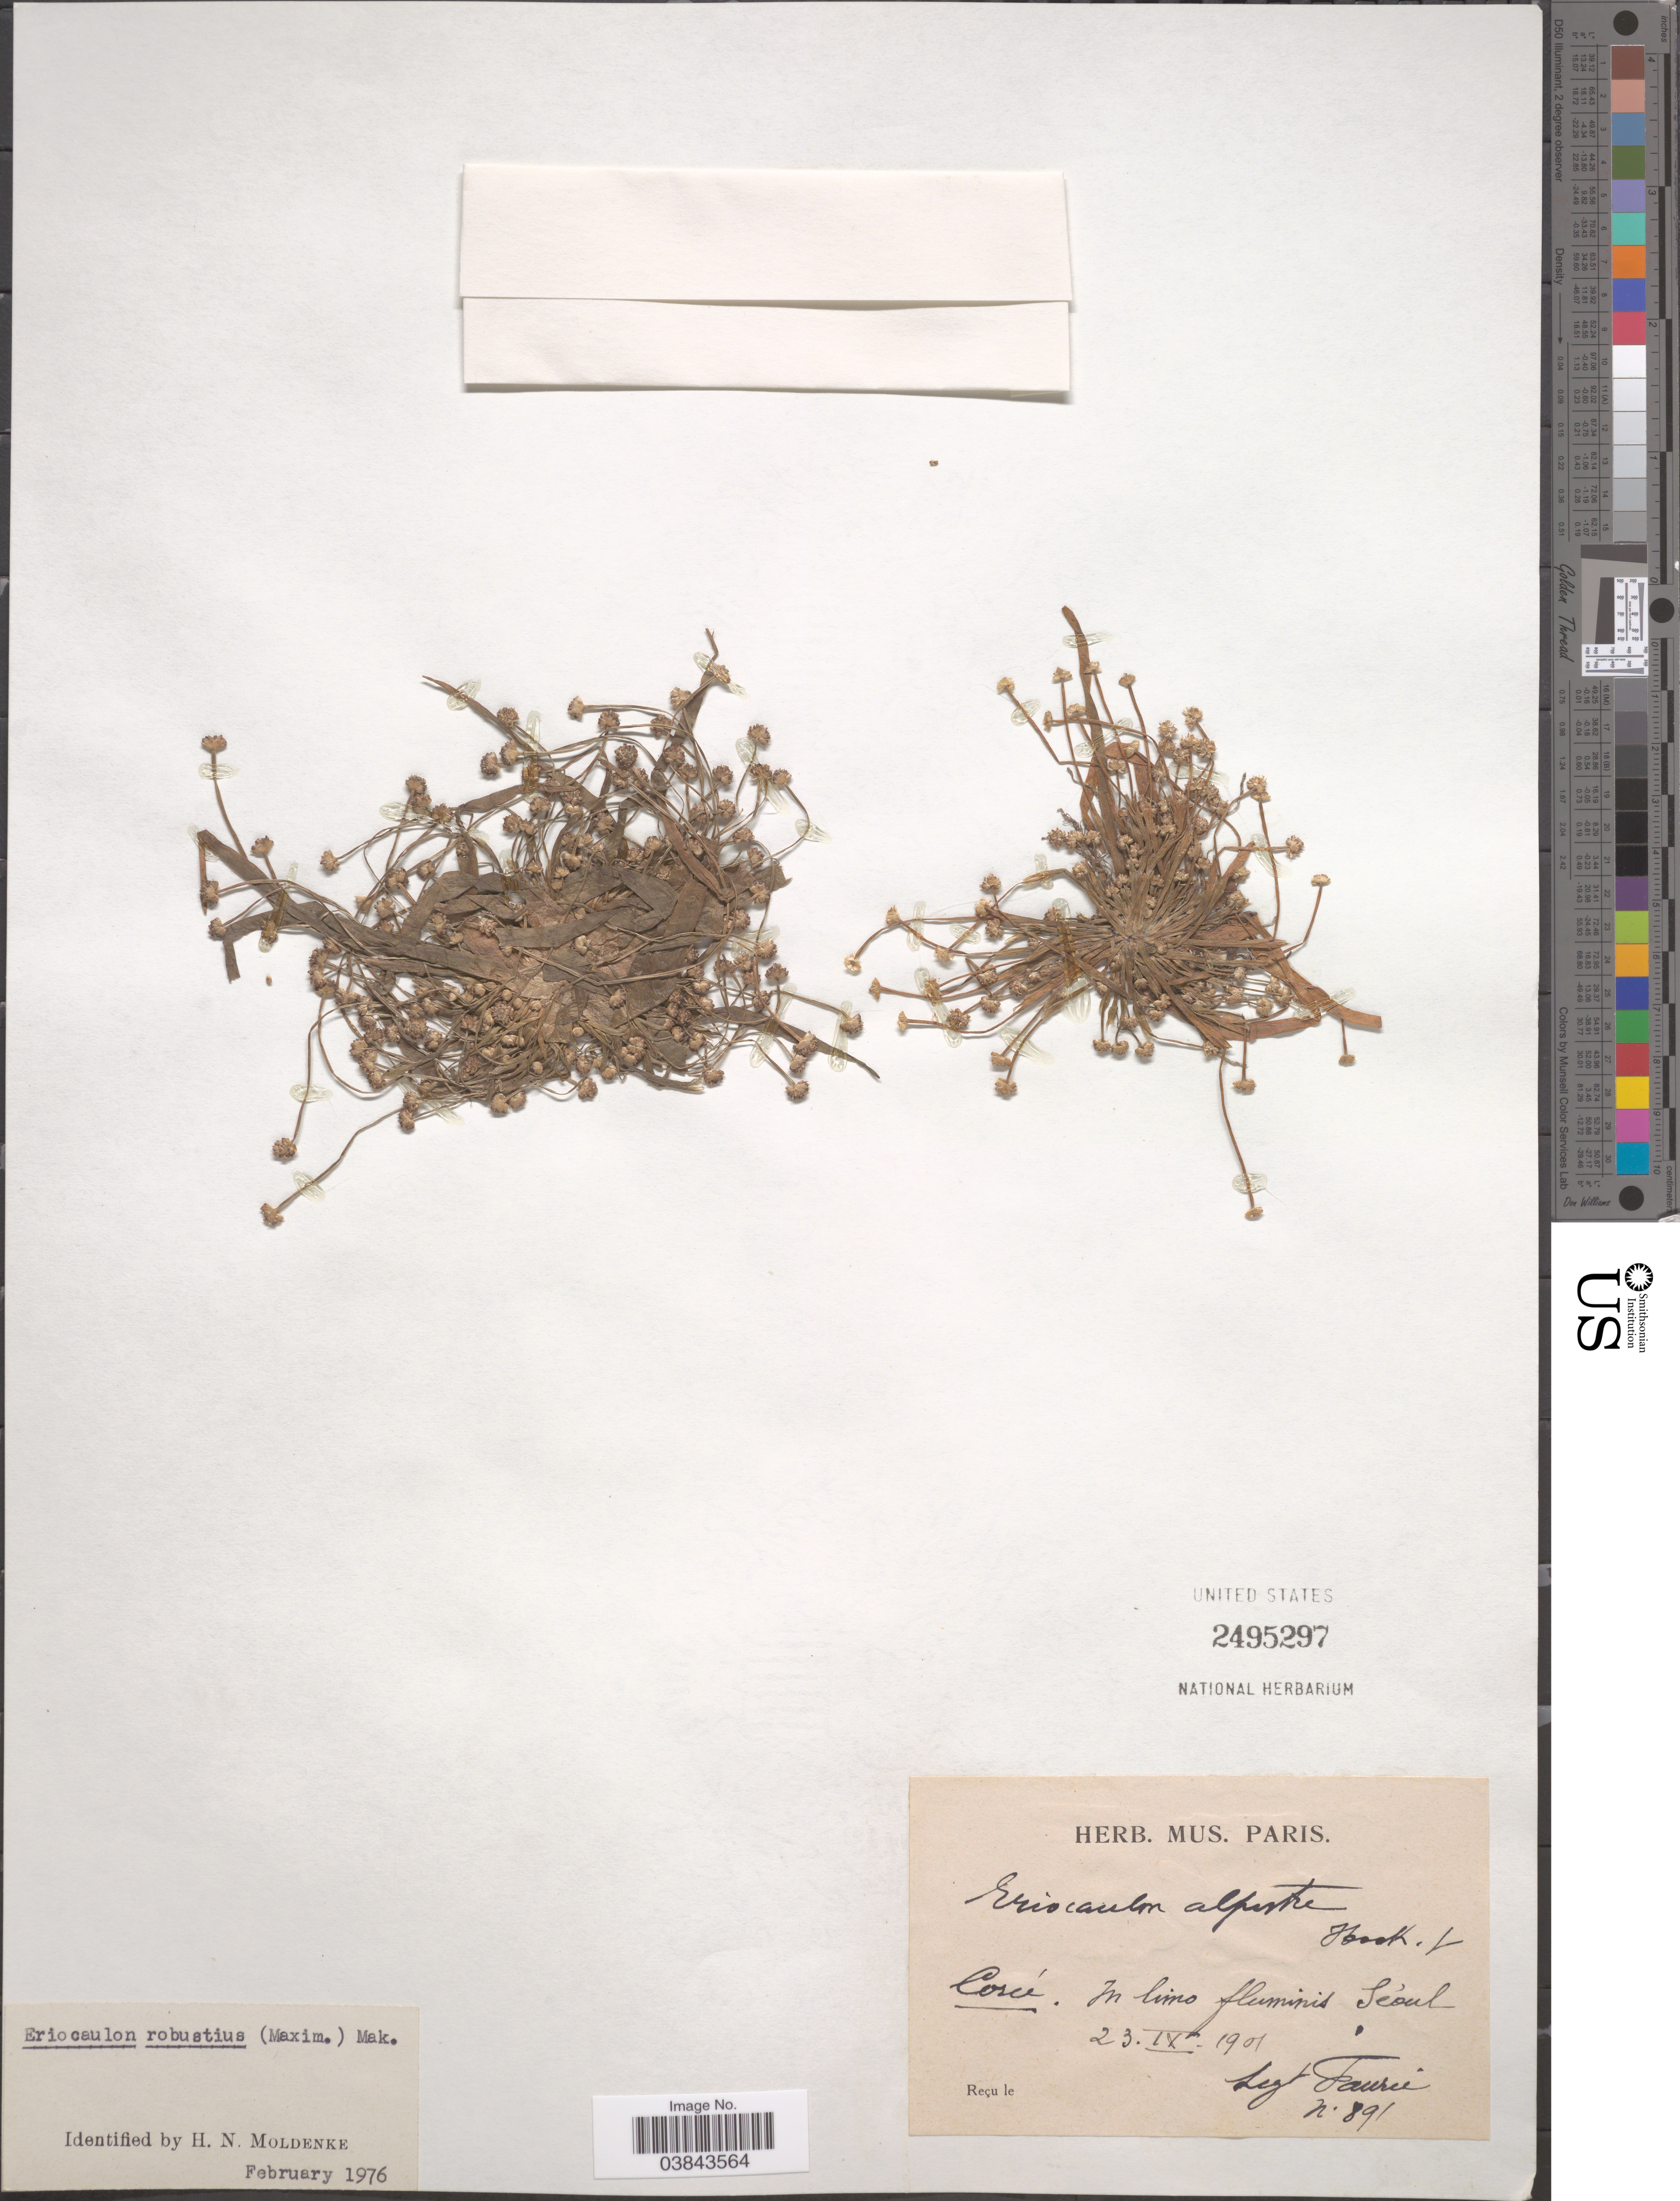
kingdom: Plantae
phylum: Tracheophyta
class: Liliopsida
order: Poales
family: Eriocaulaceae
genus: Eriocaulon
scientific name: Eriocaulon robustium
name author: (Maxim.) Makino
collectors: -. Faurie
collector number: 891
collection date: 1901-09-23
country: South Korea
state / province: Seoul Special City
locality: Corcé. In limo fluminis Séoul.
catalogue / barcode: US 2495297